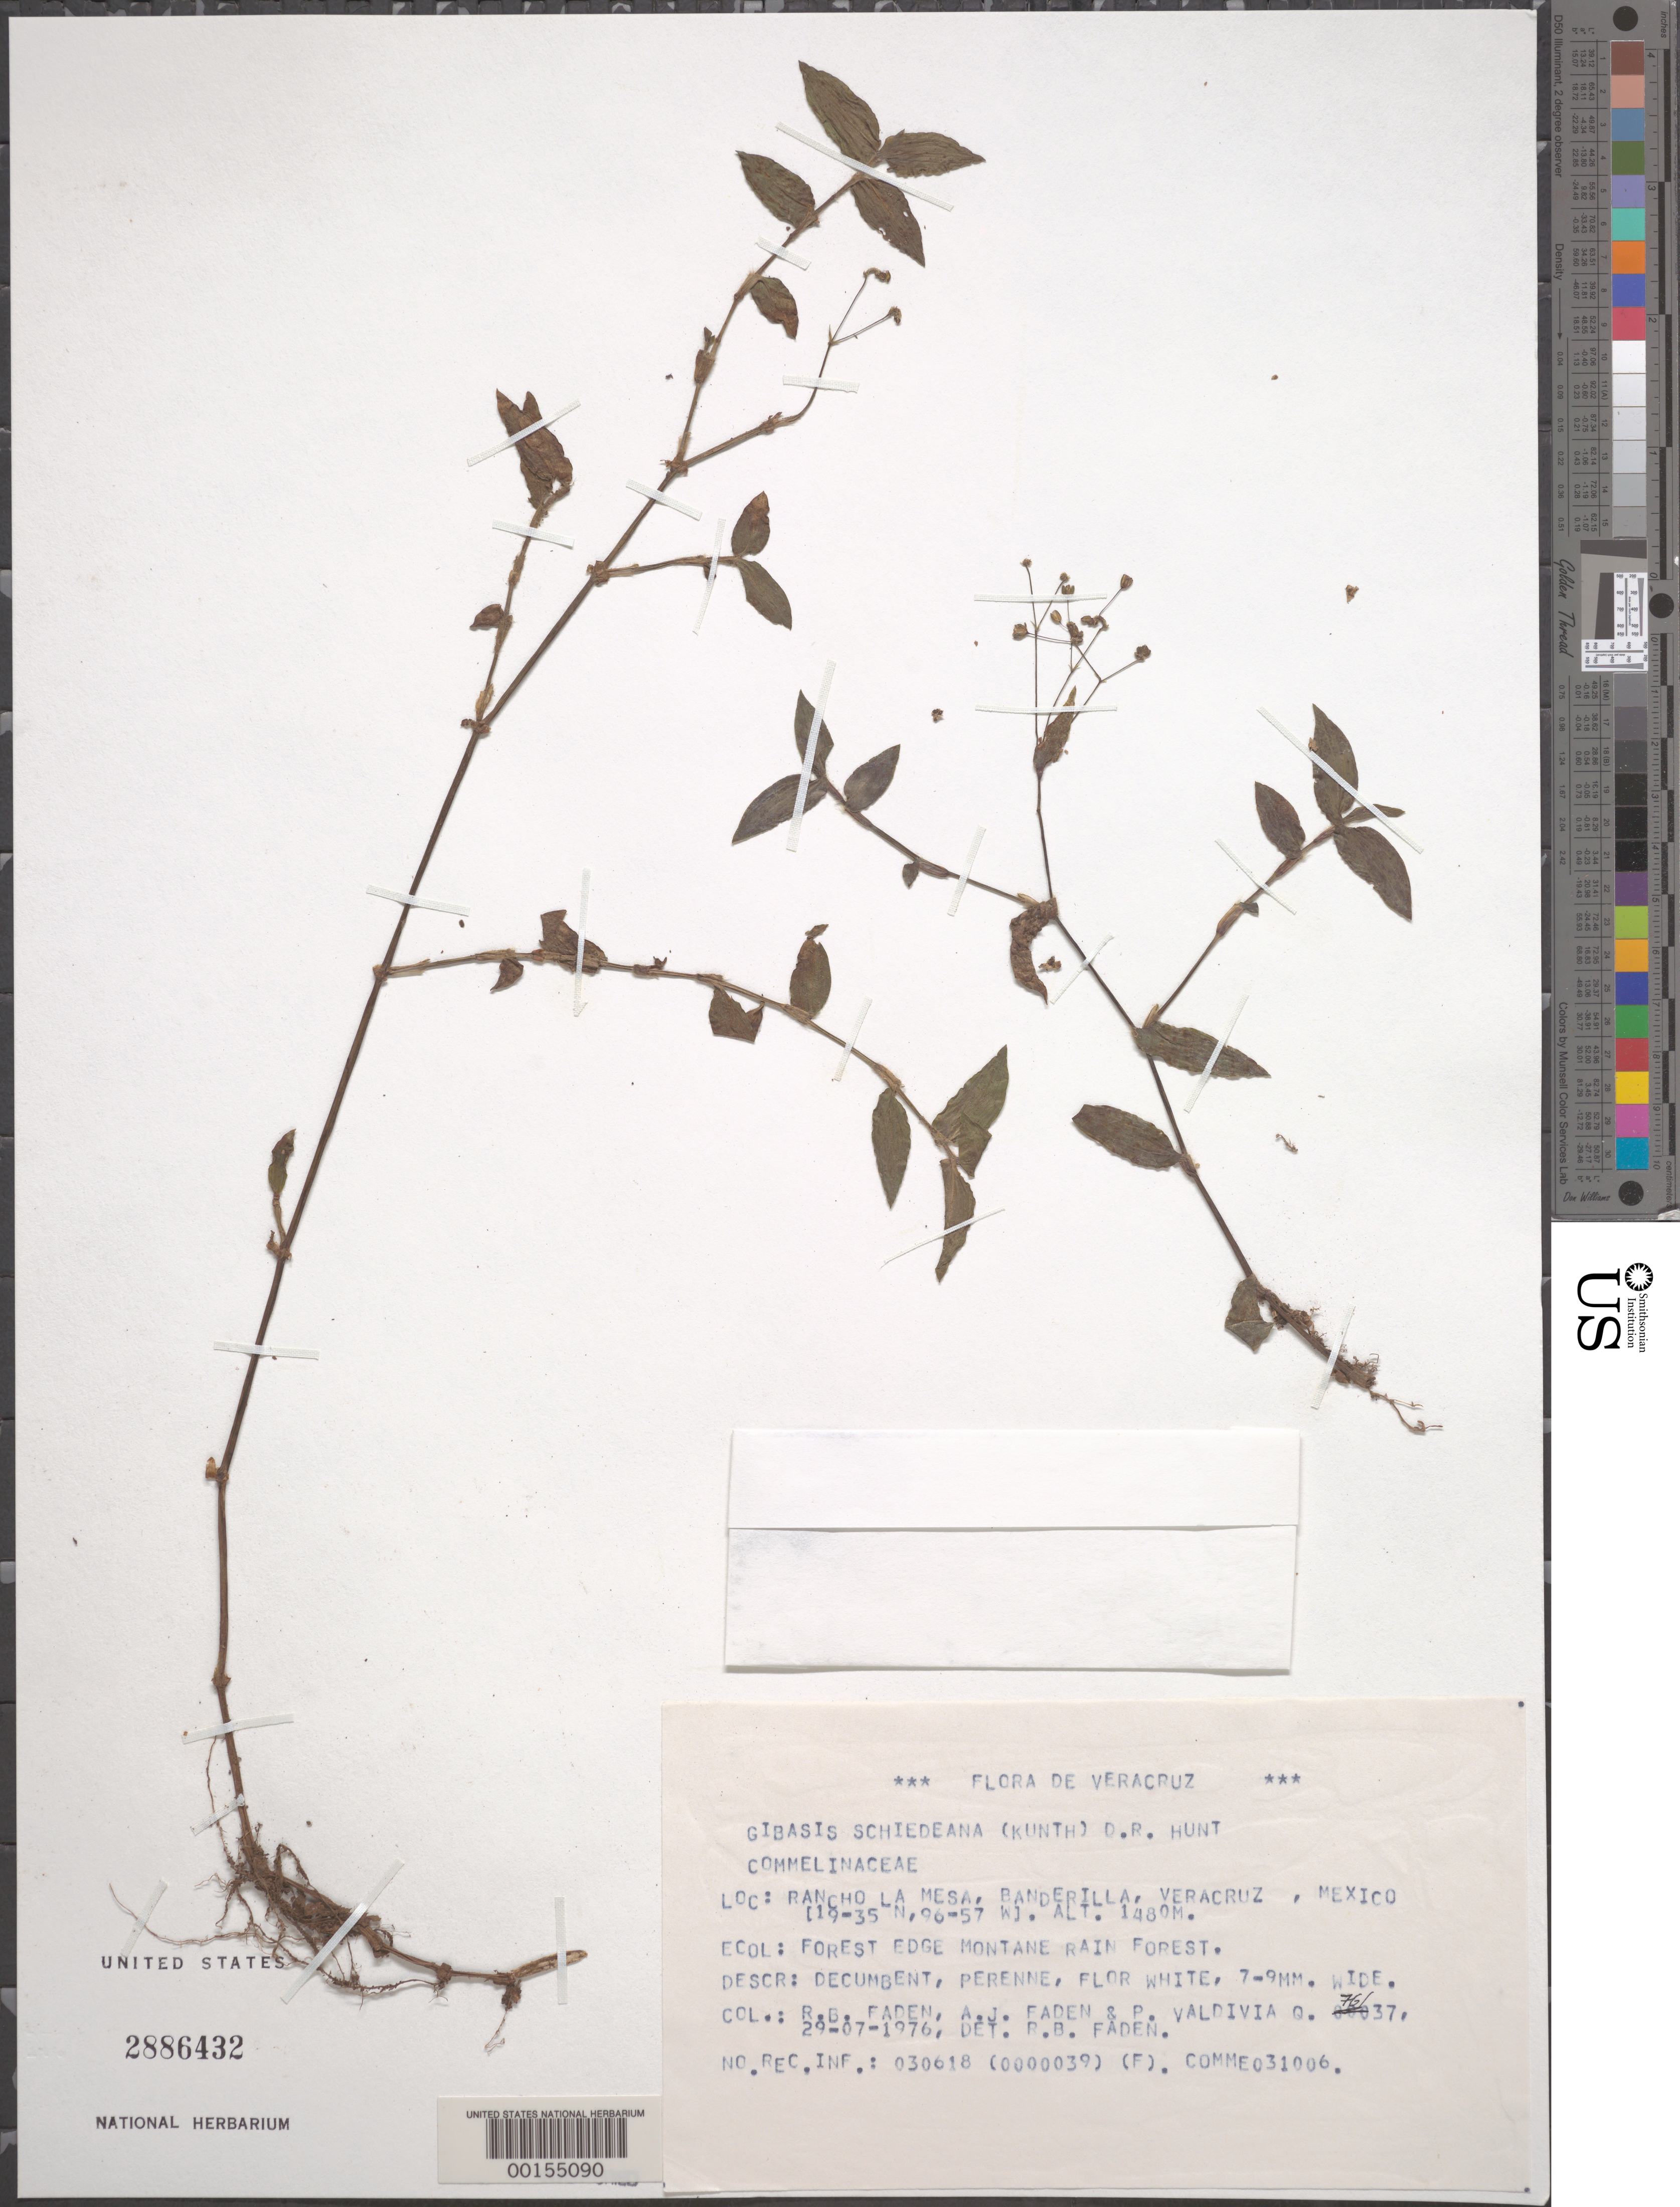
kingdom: Plantae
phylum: Tracheophyta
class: Liliopsida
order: Commelinales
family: Commelinaceae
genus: Gibasis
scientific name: Gibasis pellucida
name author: (M. Martens & Galeotti) D.R. Hunt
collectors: R. B. Faden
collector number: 76/37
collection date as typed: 29 Jul 1976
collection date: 1976-07-29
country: Mexico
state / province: Veracruz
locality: Rancho la mesa, banderilla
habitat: Forest edge montane rain forest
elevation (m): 1480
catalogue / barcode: US 2886432